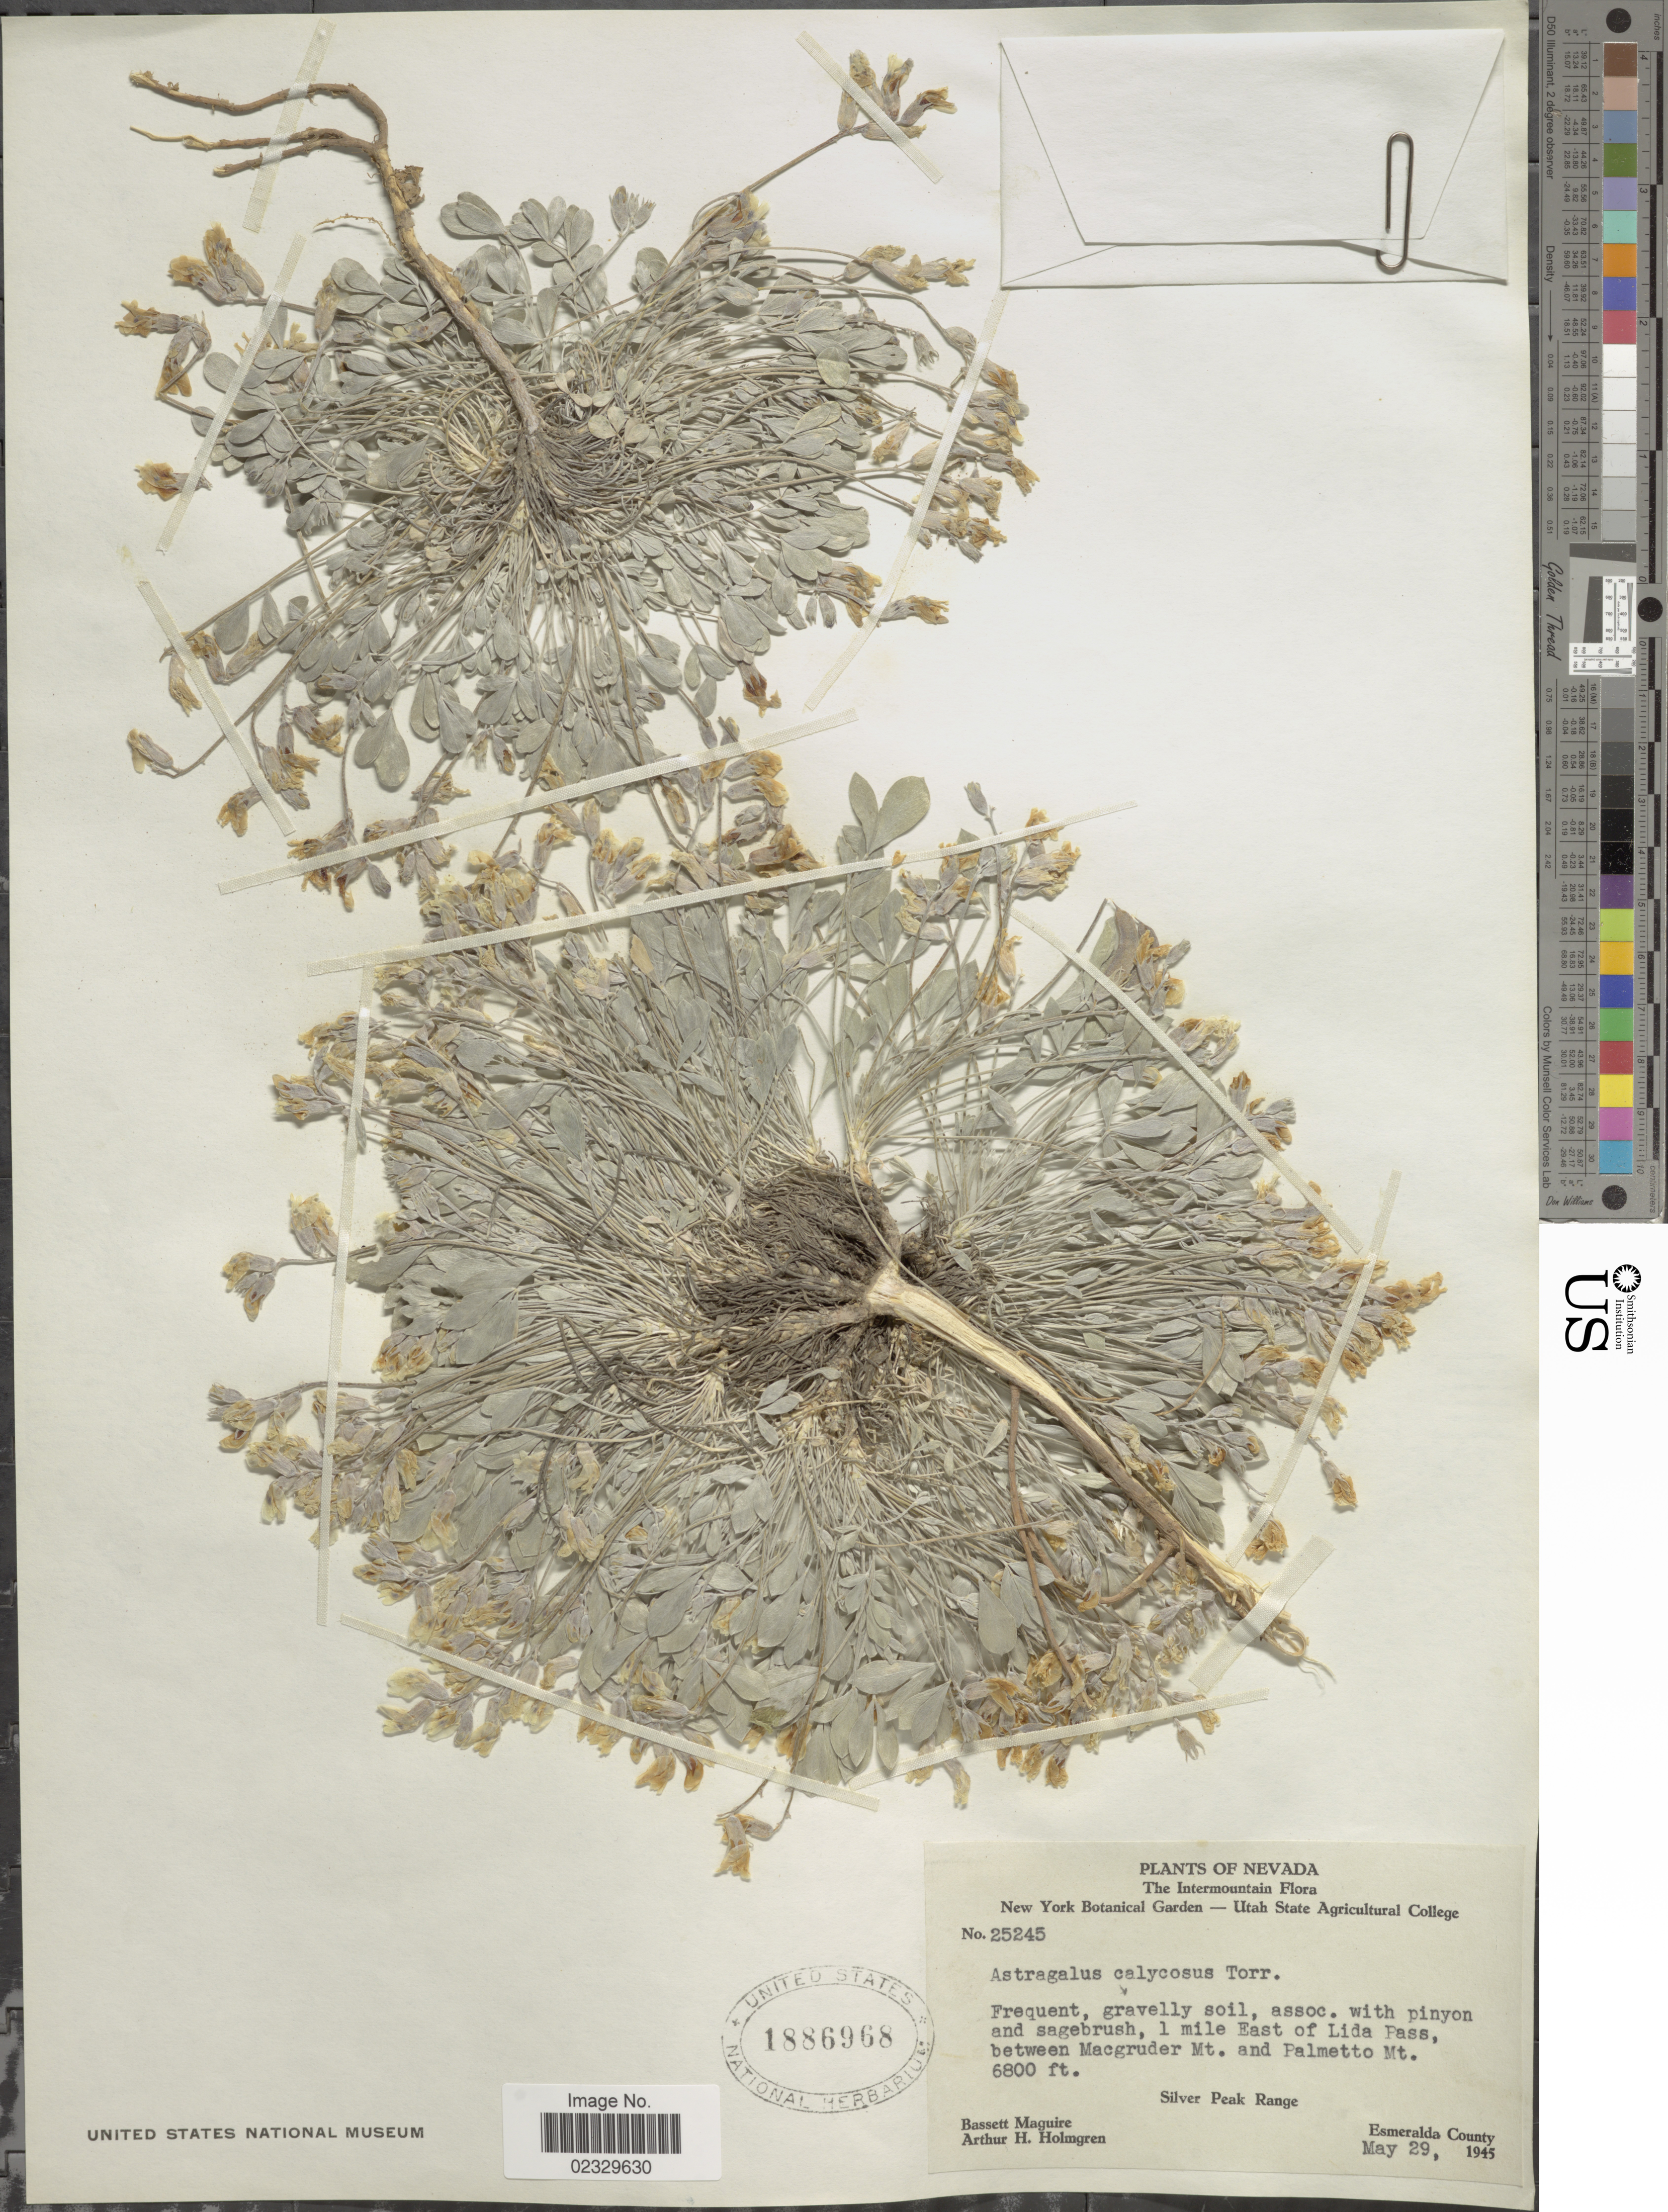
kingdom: Plantae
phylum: Tracheophyta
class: Magnoliopsida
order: Fabales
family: Fabaceae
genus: Astragalus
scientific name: Astragalus calycosus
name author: Torr. ex S. Watson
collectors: B. Maguire & A. H. Holmgren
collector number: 25245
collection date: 1945-05-29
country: United States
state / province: Nevada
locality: Intermountain. Silver Peak Range. 1 mile East of Lida Pass, between Macgruder Mt. and Palmetto Mt. Esmeralda County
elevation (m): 2073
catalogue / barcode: US 1886968